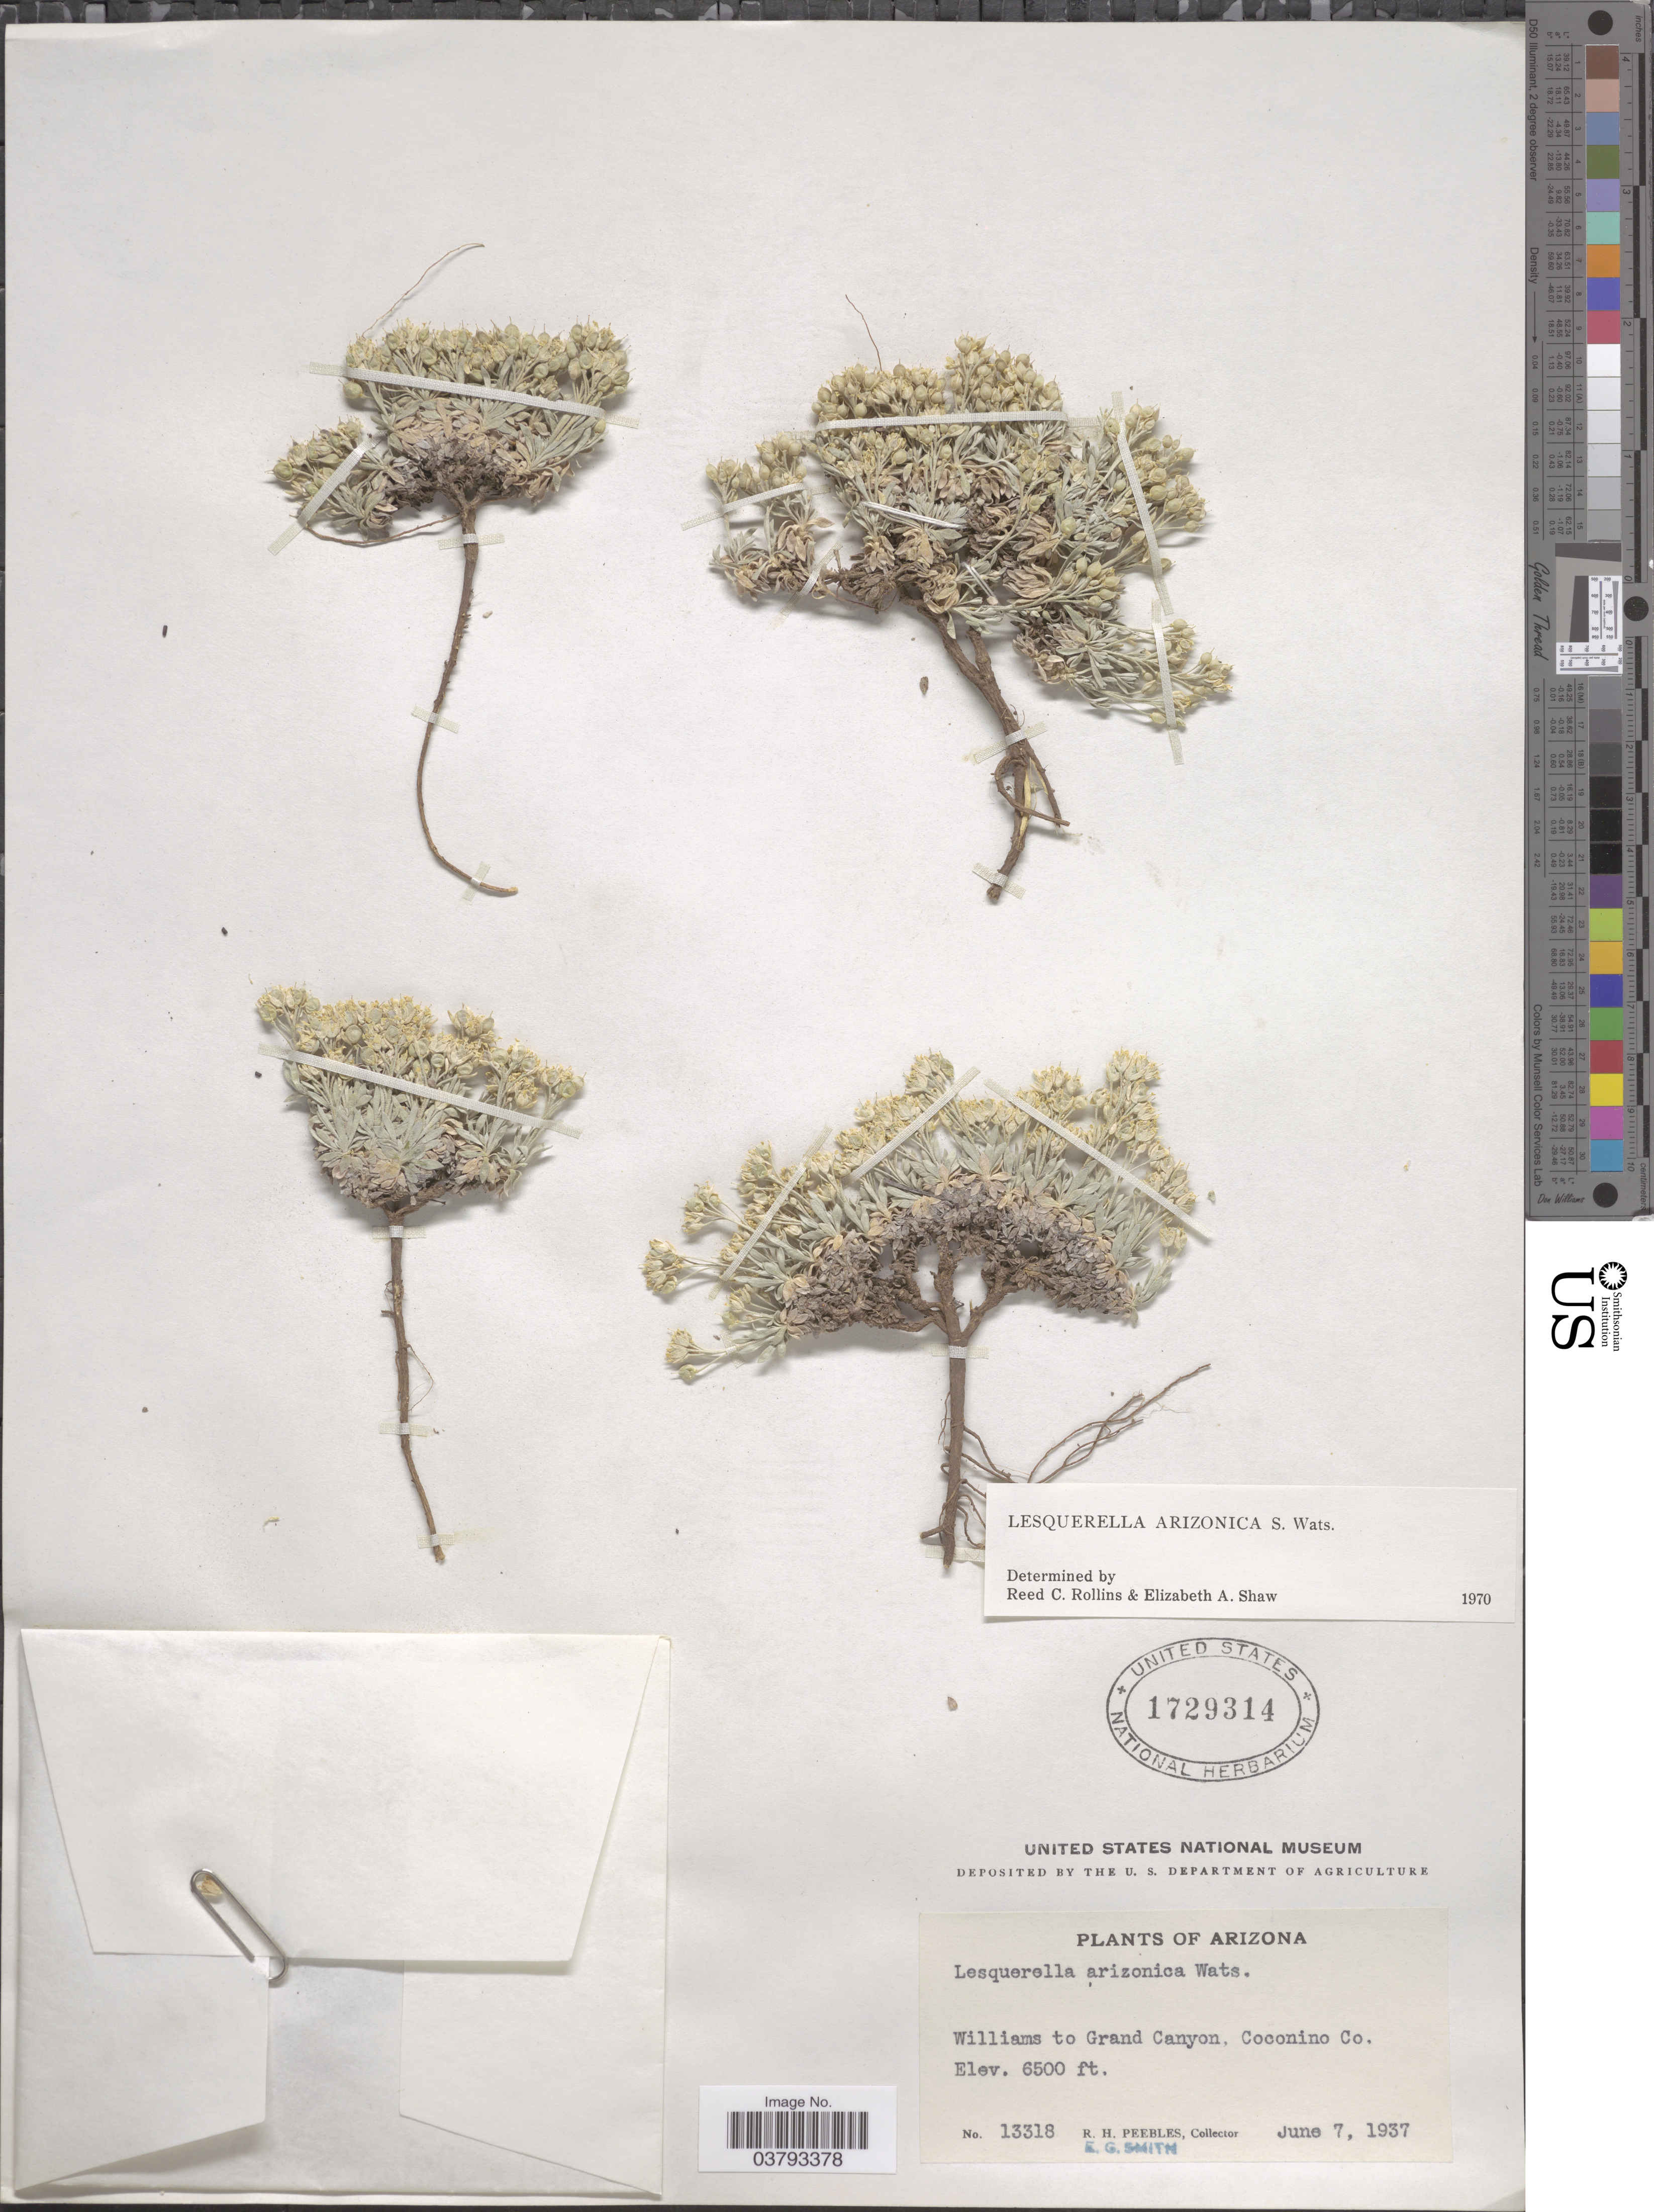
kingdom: Plantae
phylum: Tracheophyta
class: Magnoliopsida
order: Brassicales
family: Brassicaceae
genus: Lesquerella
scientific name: Lesquerella arizonica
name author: S. Watson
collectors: R. H. Peebles & E. G. Smith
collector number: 13318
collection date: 1937-06-07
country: United States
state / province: Arizona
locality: Williams to Grand Canyon, Coconino Co.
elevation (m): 1981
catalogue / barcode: US 1729314